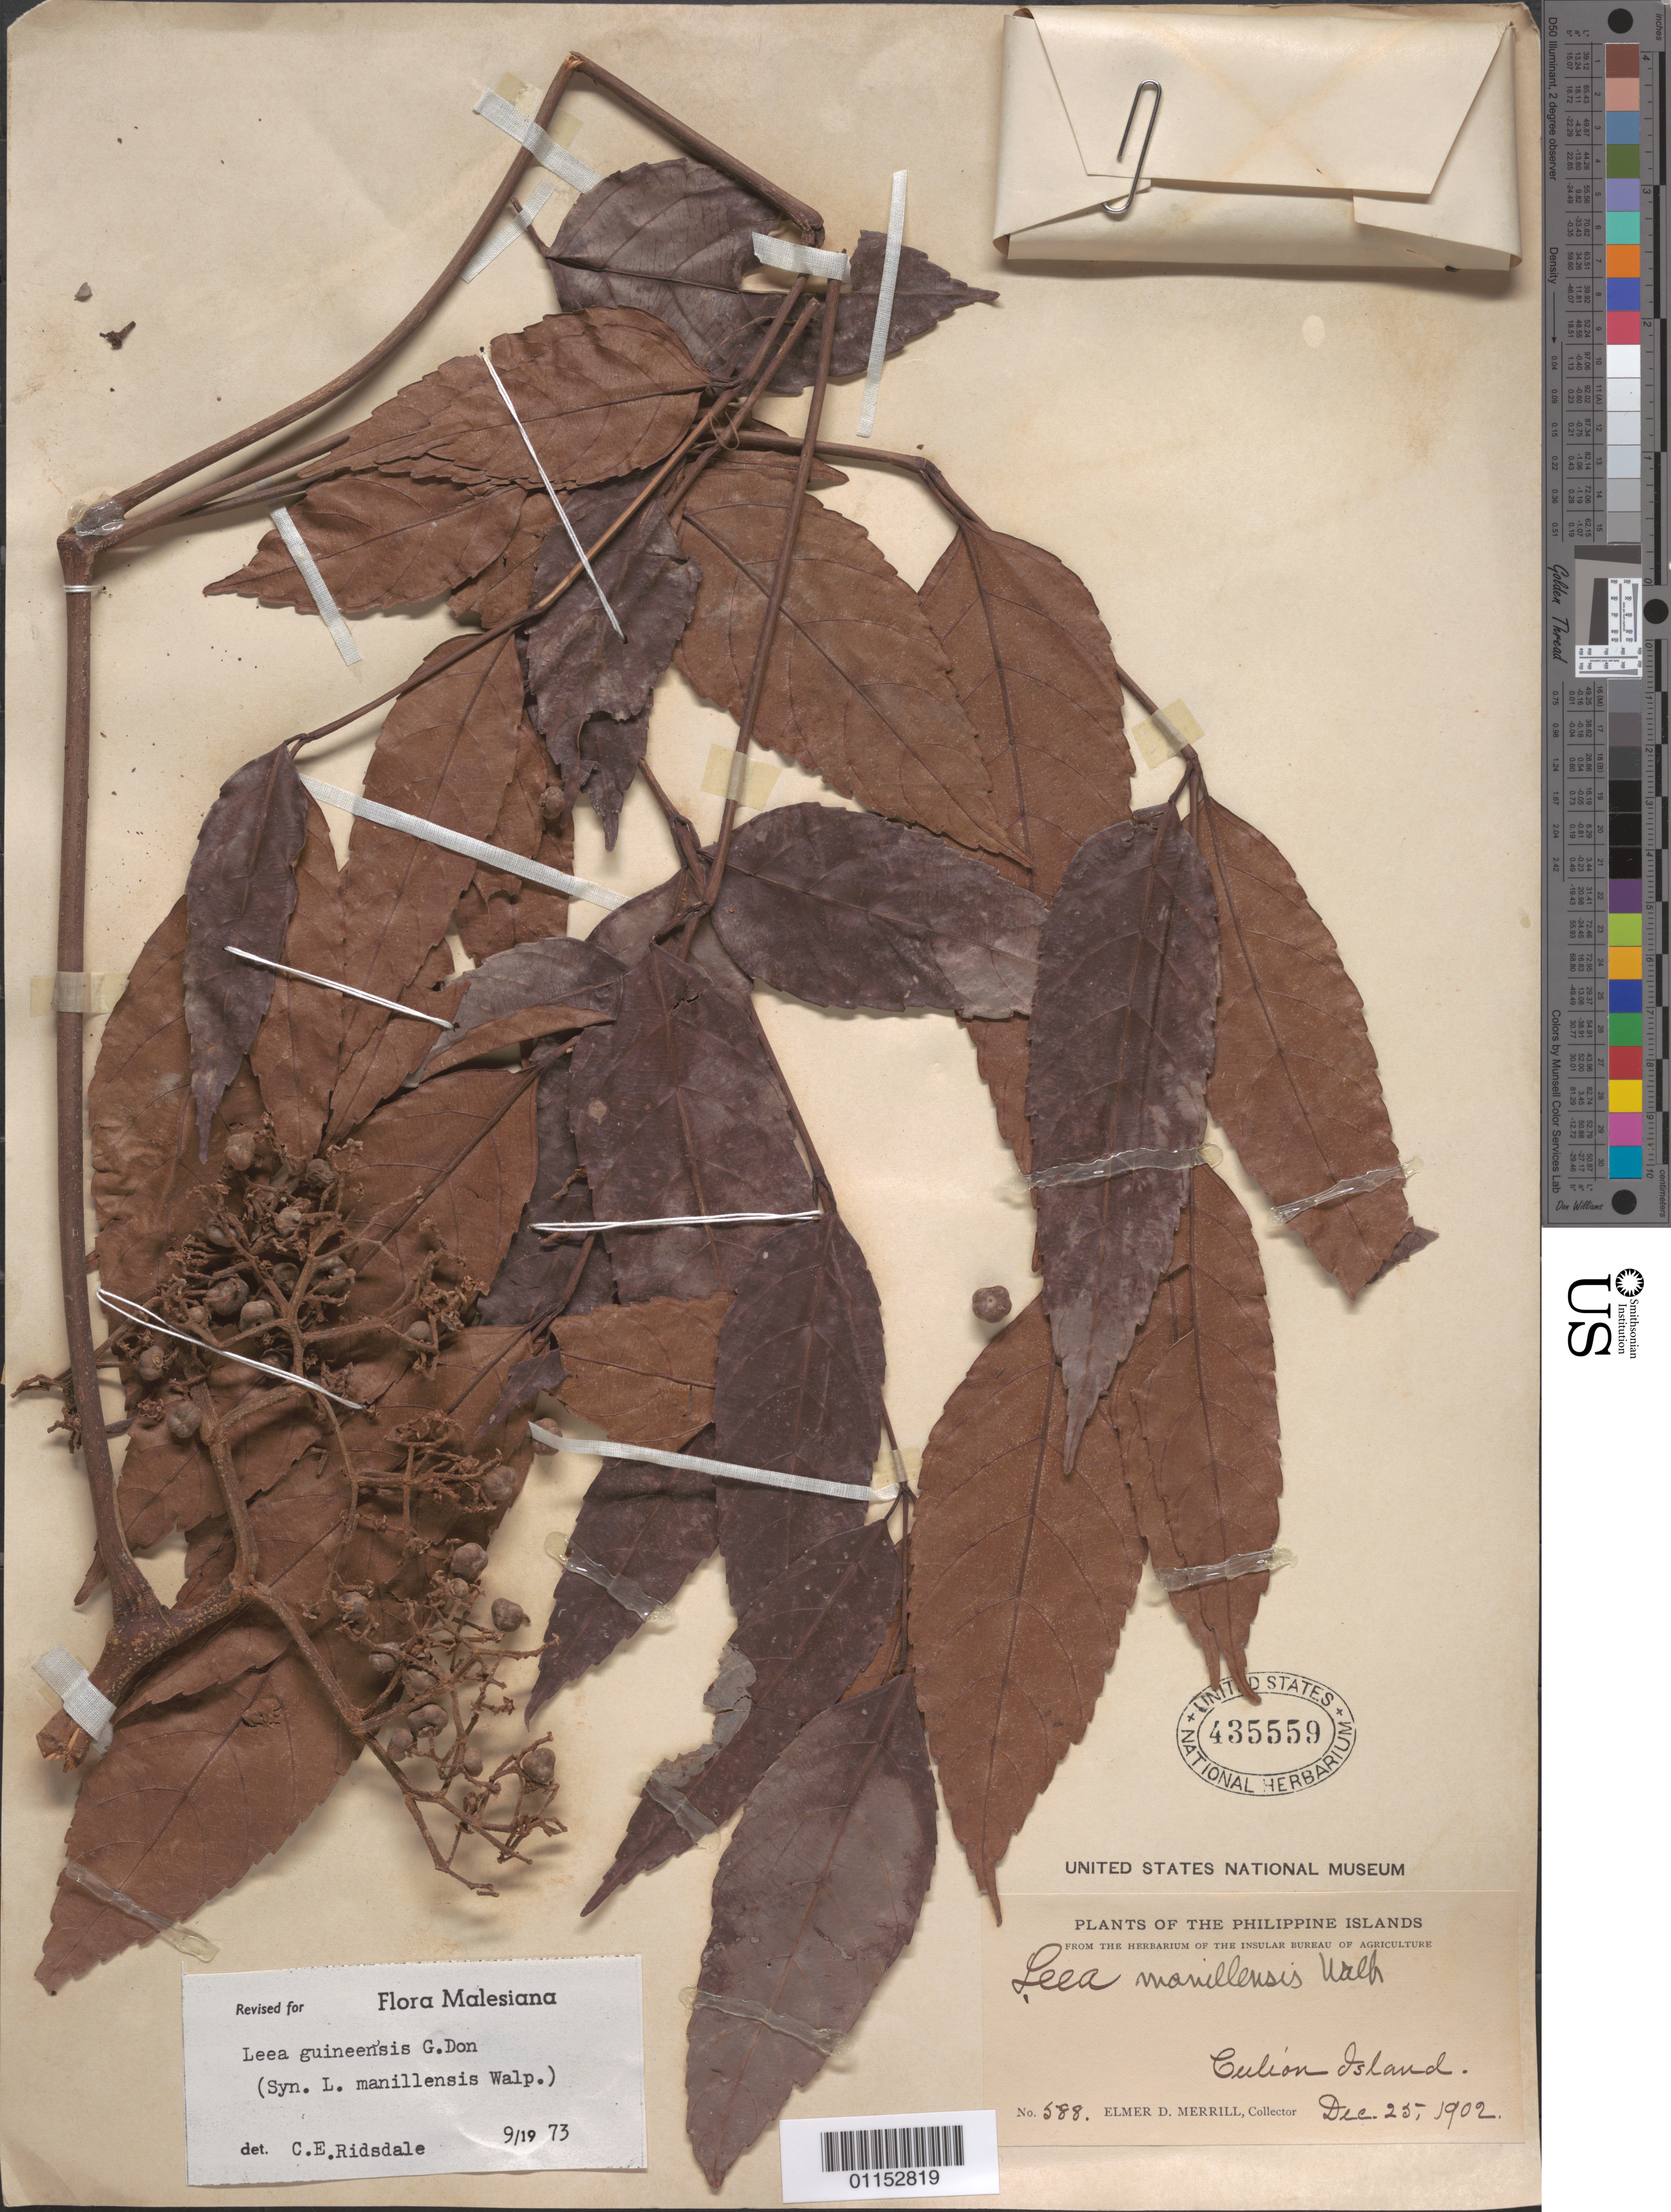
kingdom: Plantae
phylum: Tracheophyta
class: Magnoliopsida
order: Vitales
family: Vitaceae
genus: Leea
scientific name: Leea guineensis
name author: G. Don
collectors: E. D. Merrill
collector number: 588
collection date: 1902-12-25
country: Philippines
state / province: Mimaropa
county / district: Palawan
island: Palawan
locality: Culion Island.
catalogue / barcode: US 435559